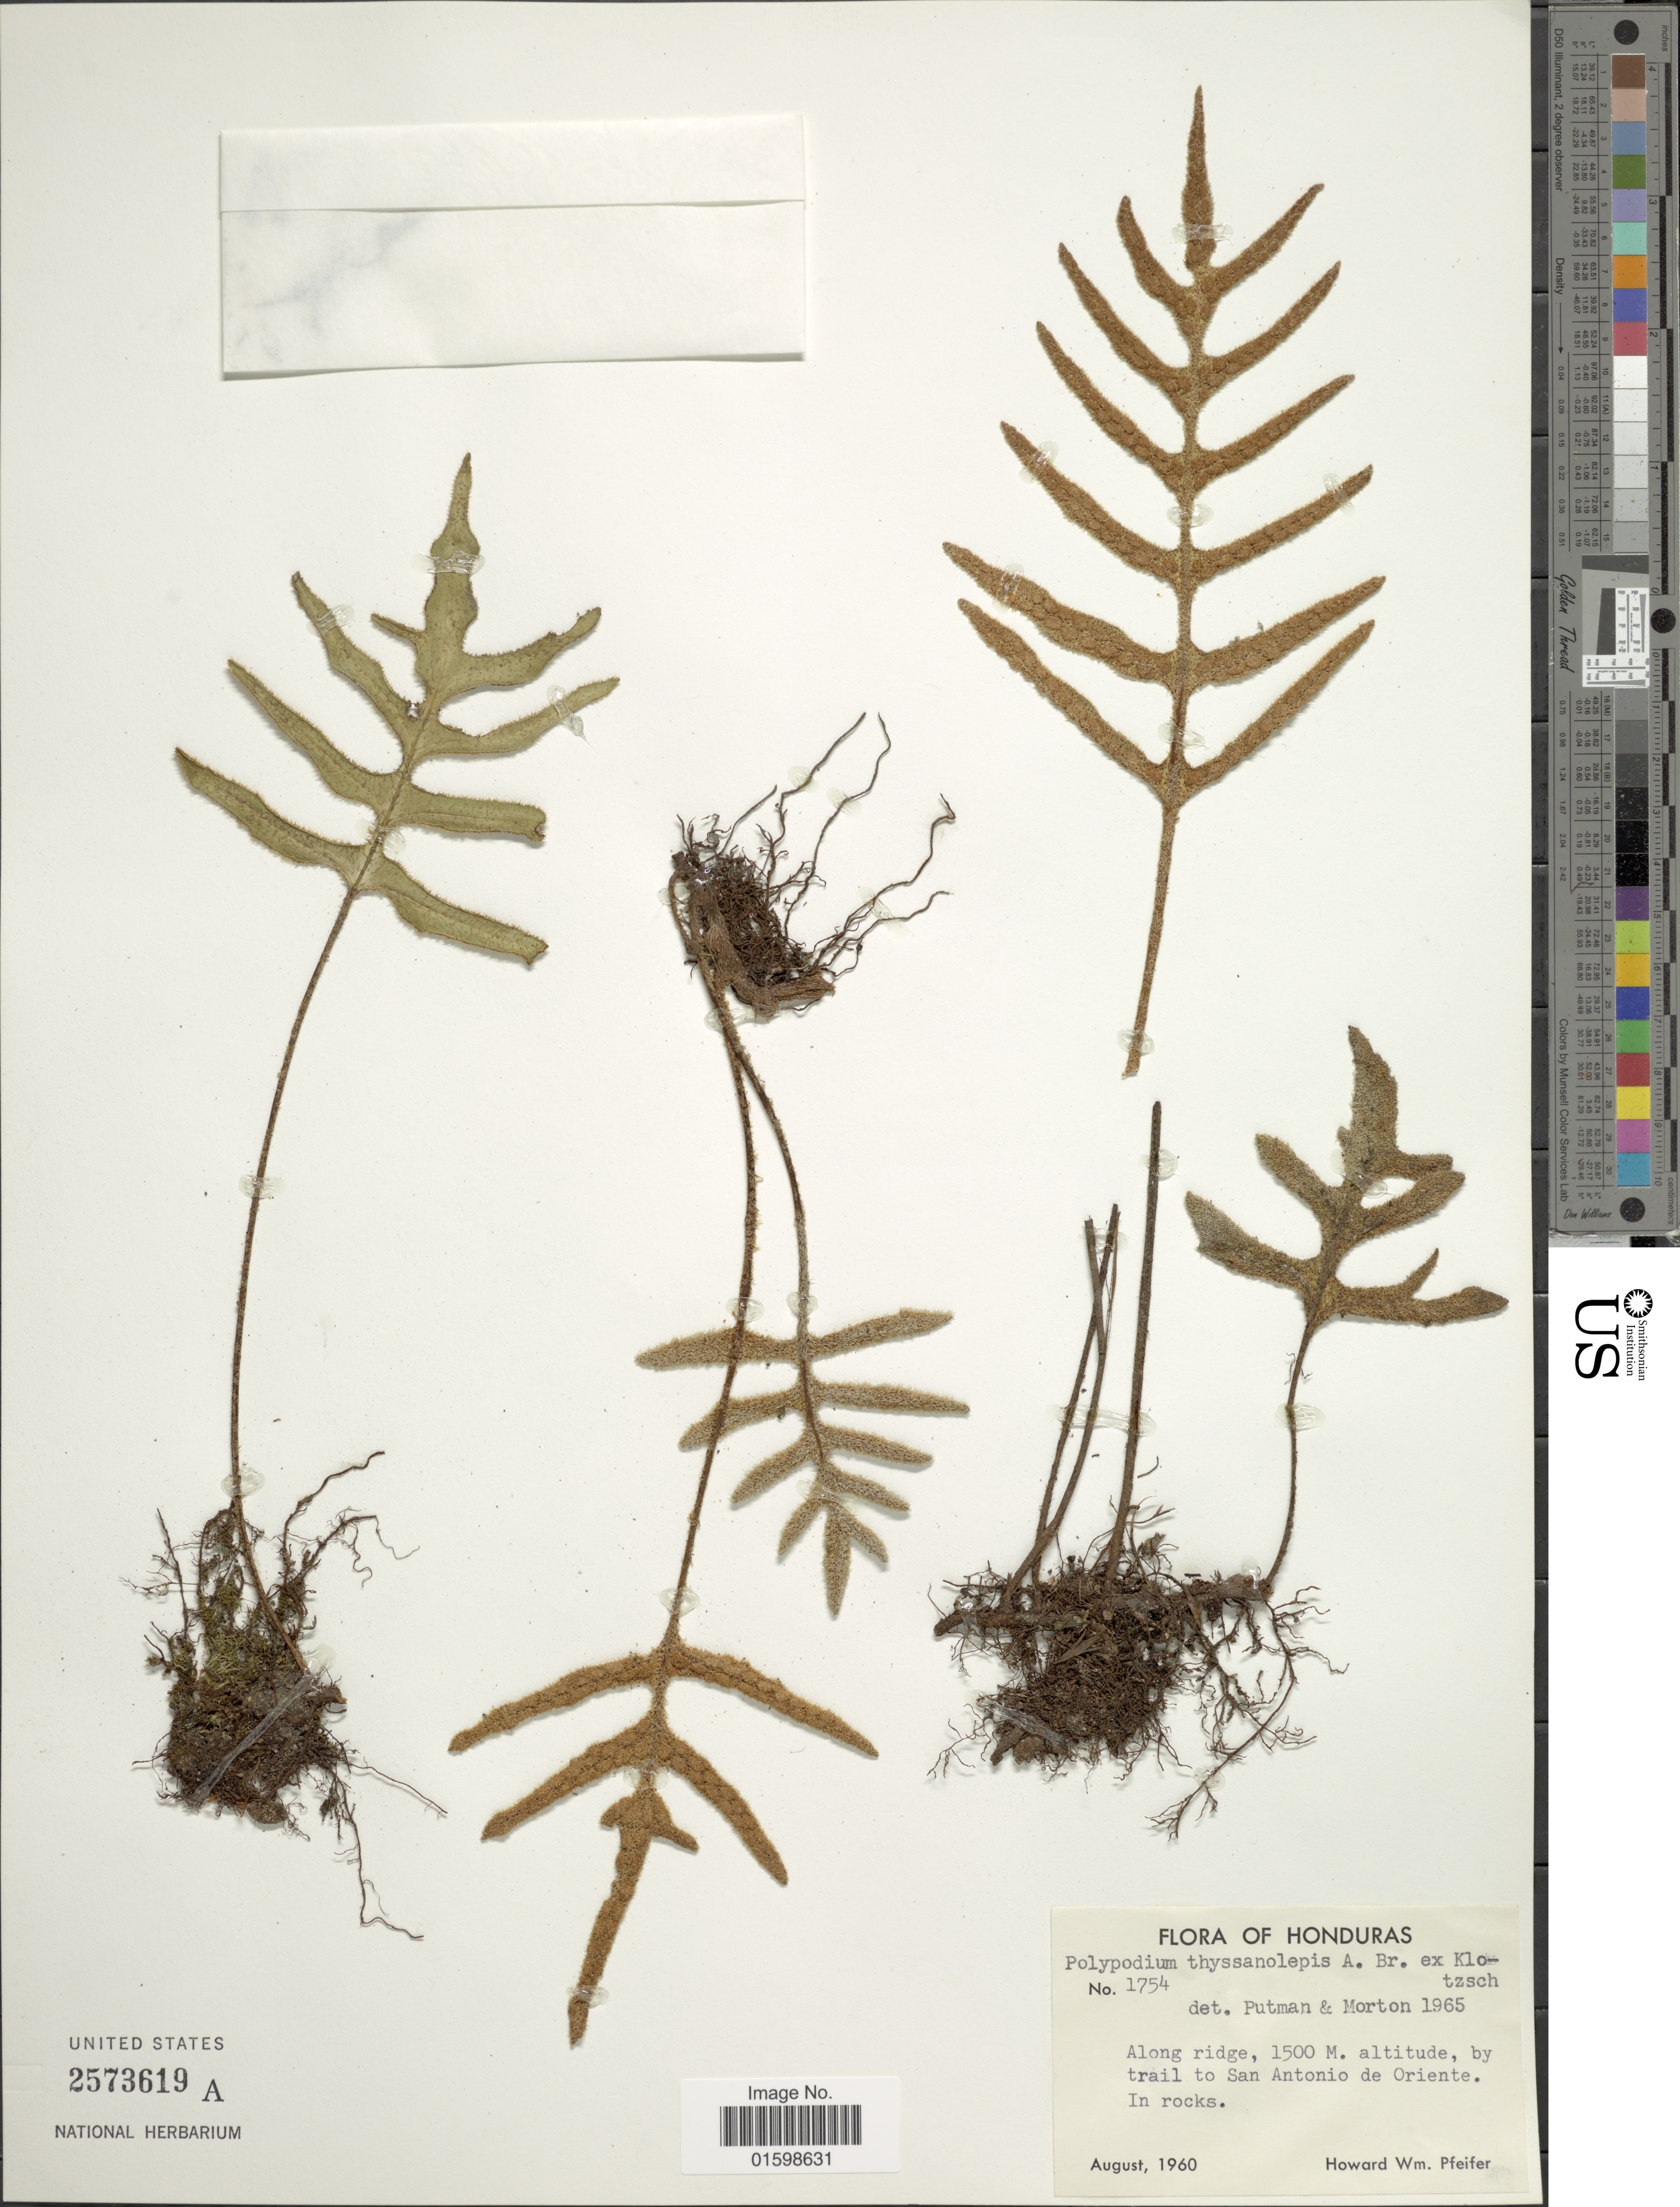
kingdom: Plantae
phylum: Tracheophyta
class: Polypodiopsida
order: Polypodiales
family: Polypodiaceae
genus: Pleopeltis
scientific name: Pleopeltis thyssanolepis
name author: (A. Braun ex Klotzsch) E.G. Andrews & Windham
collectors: H. W. Pfeifer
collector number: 1754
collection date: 1960-08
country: Honduras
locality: Along ridge, by trail to San Antonio de Oriente, in rocks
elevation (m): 1500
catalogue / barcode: US 2573619A